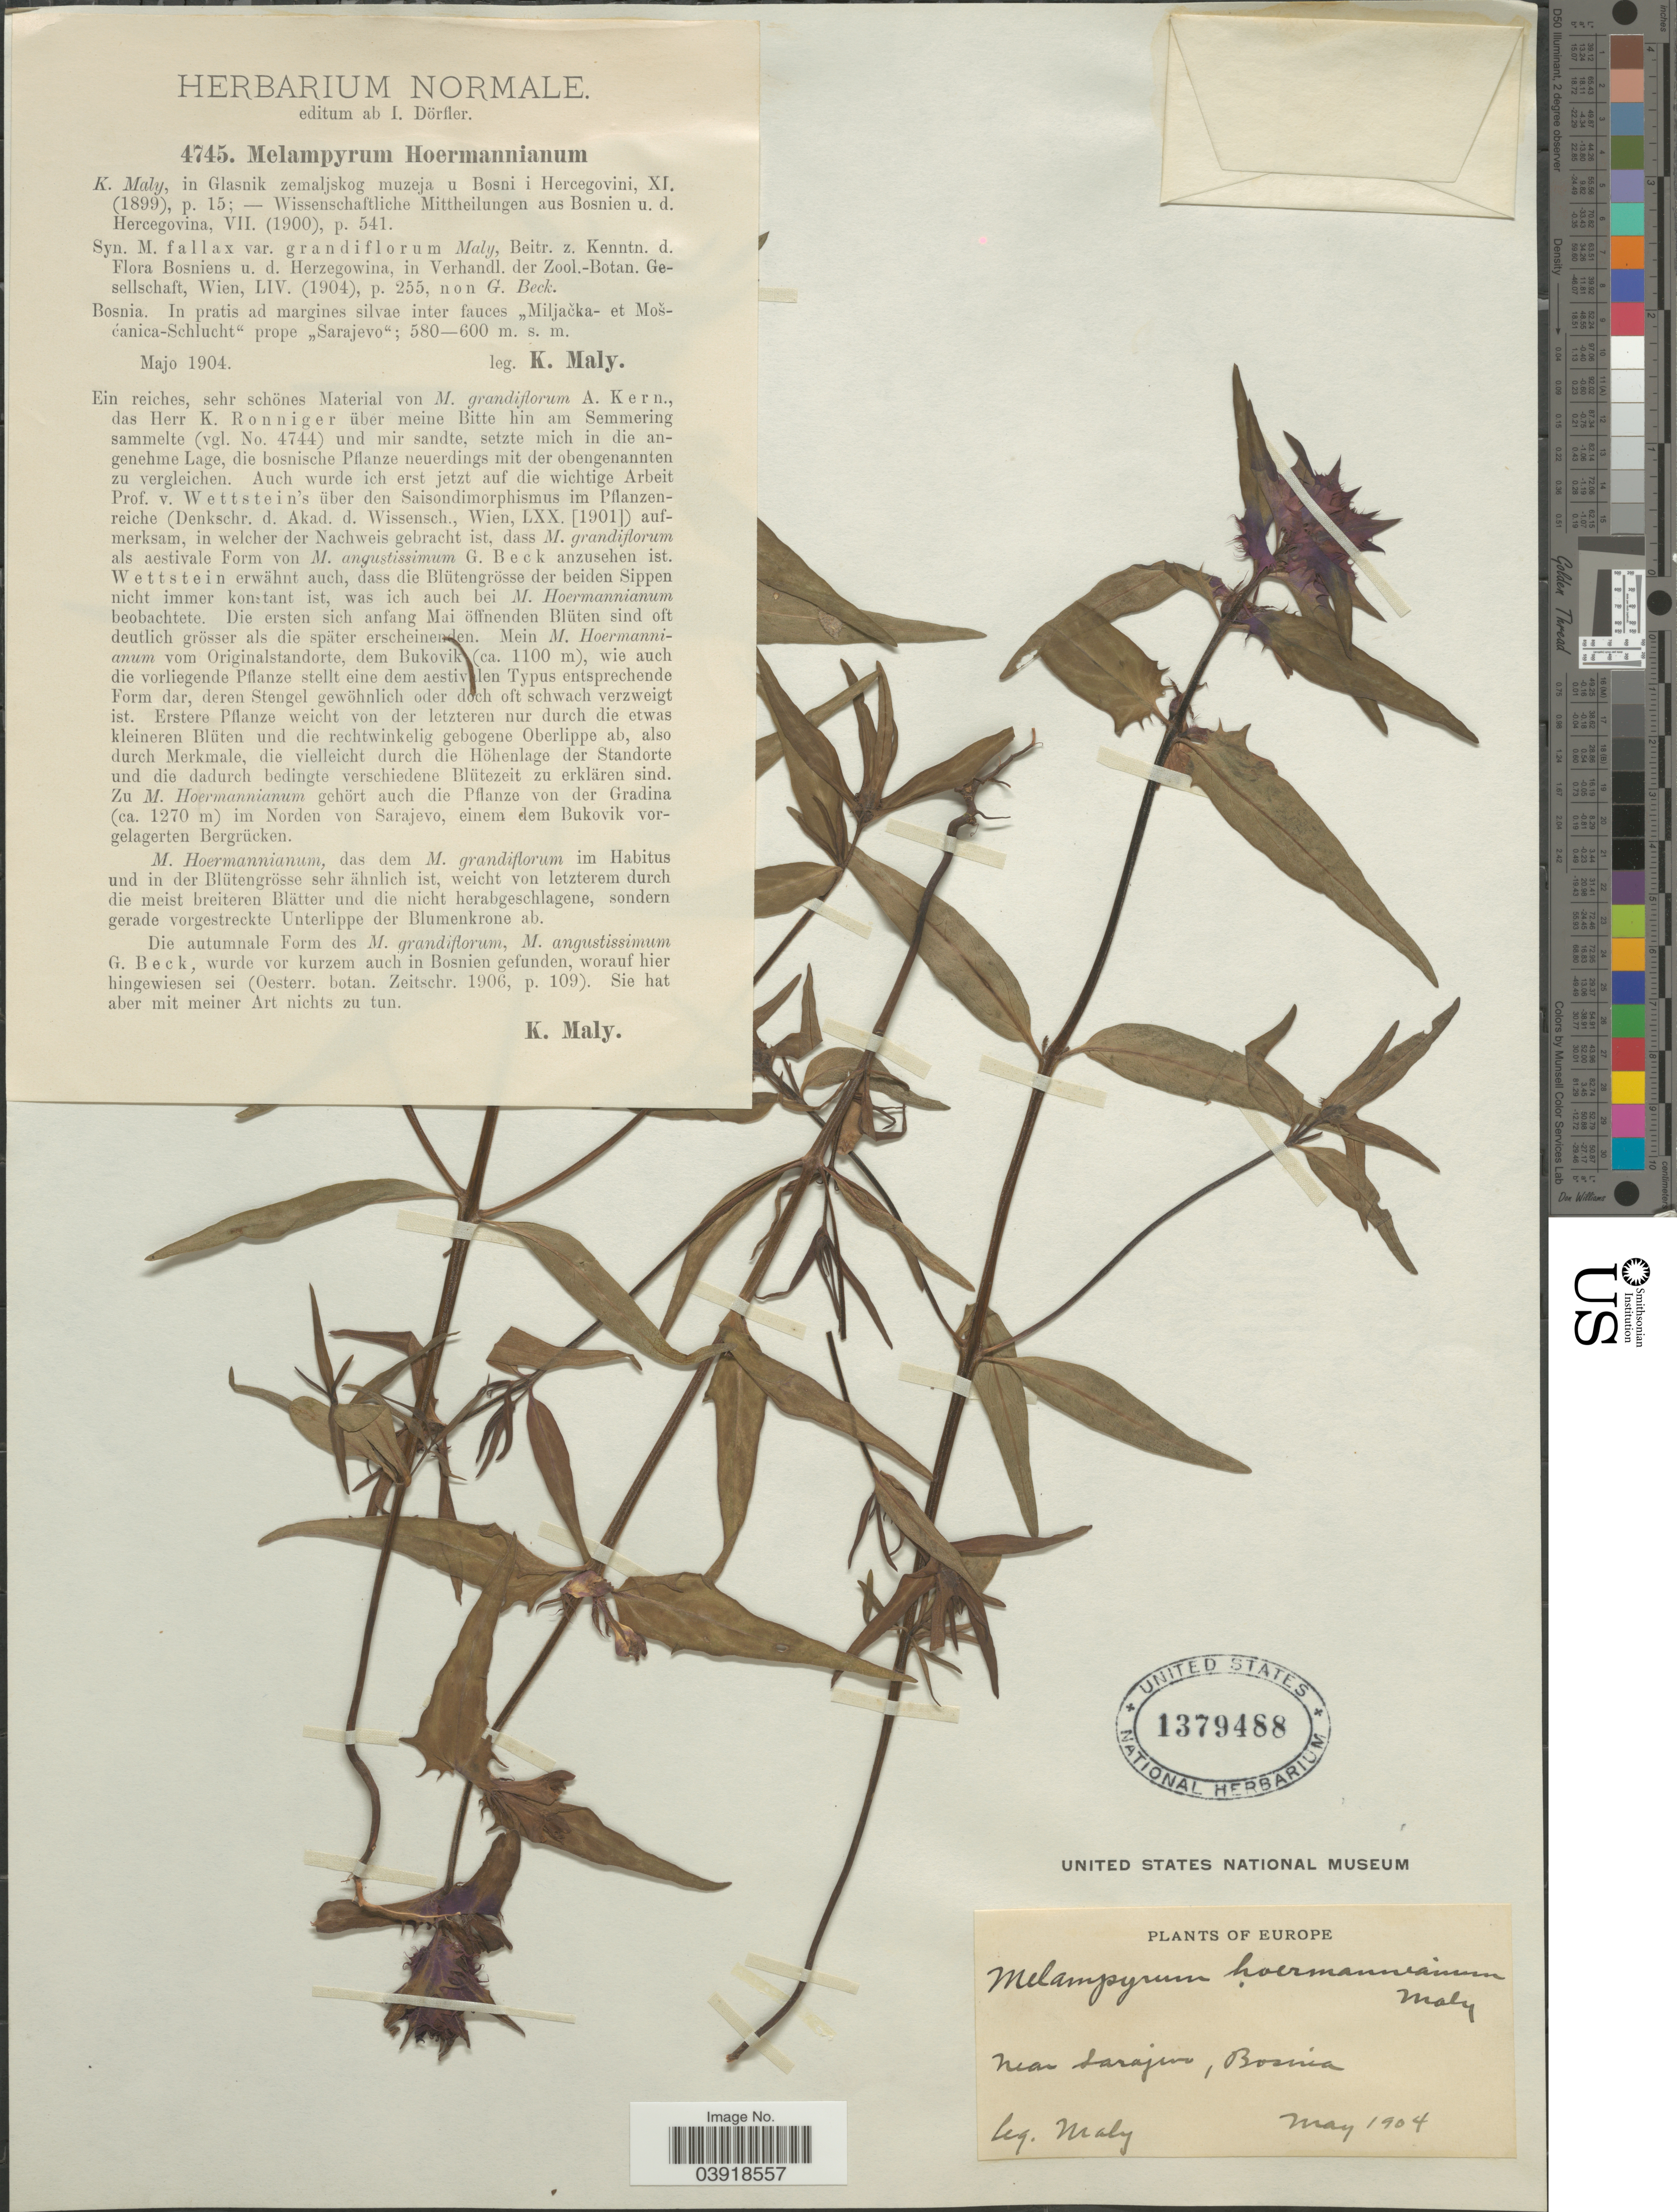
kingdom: Plantae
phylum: Tracheophyta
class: Magnoliopsida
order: Lamiales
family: Orobanchaceae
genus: Melampyrum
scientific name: Melampyrum heracleoticum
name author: Boiss. & Orph. ex Boiss.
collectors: K. Malý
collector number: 4745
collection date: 1904-05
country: Bosnia and Herzegovina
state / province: Federation of B&H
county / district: Sarajevo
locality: In pratis ad margines silvae inter fauces "Miljačka- et Mošćanica-Schlucht" prope "Sarajevo". Near Sarajevo.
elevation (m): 580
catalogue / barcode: US 1379488